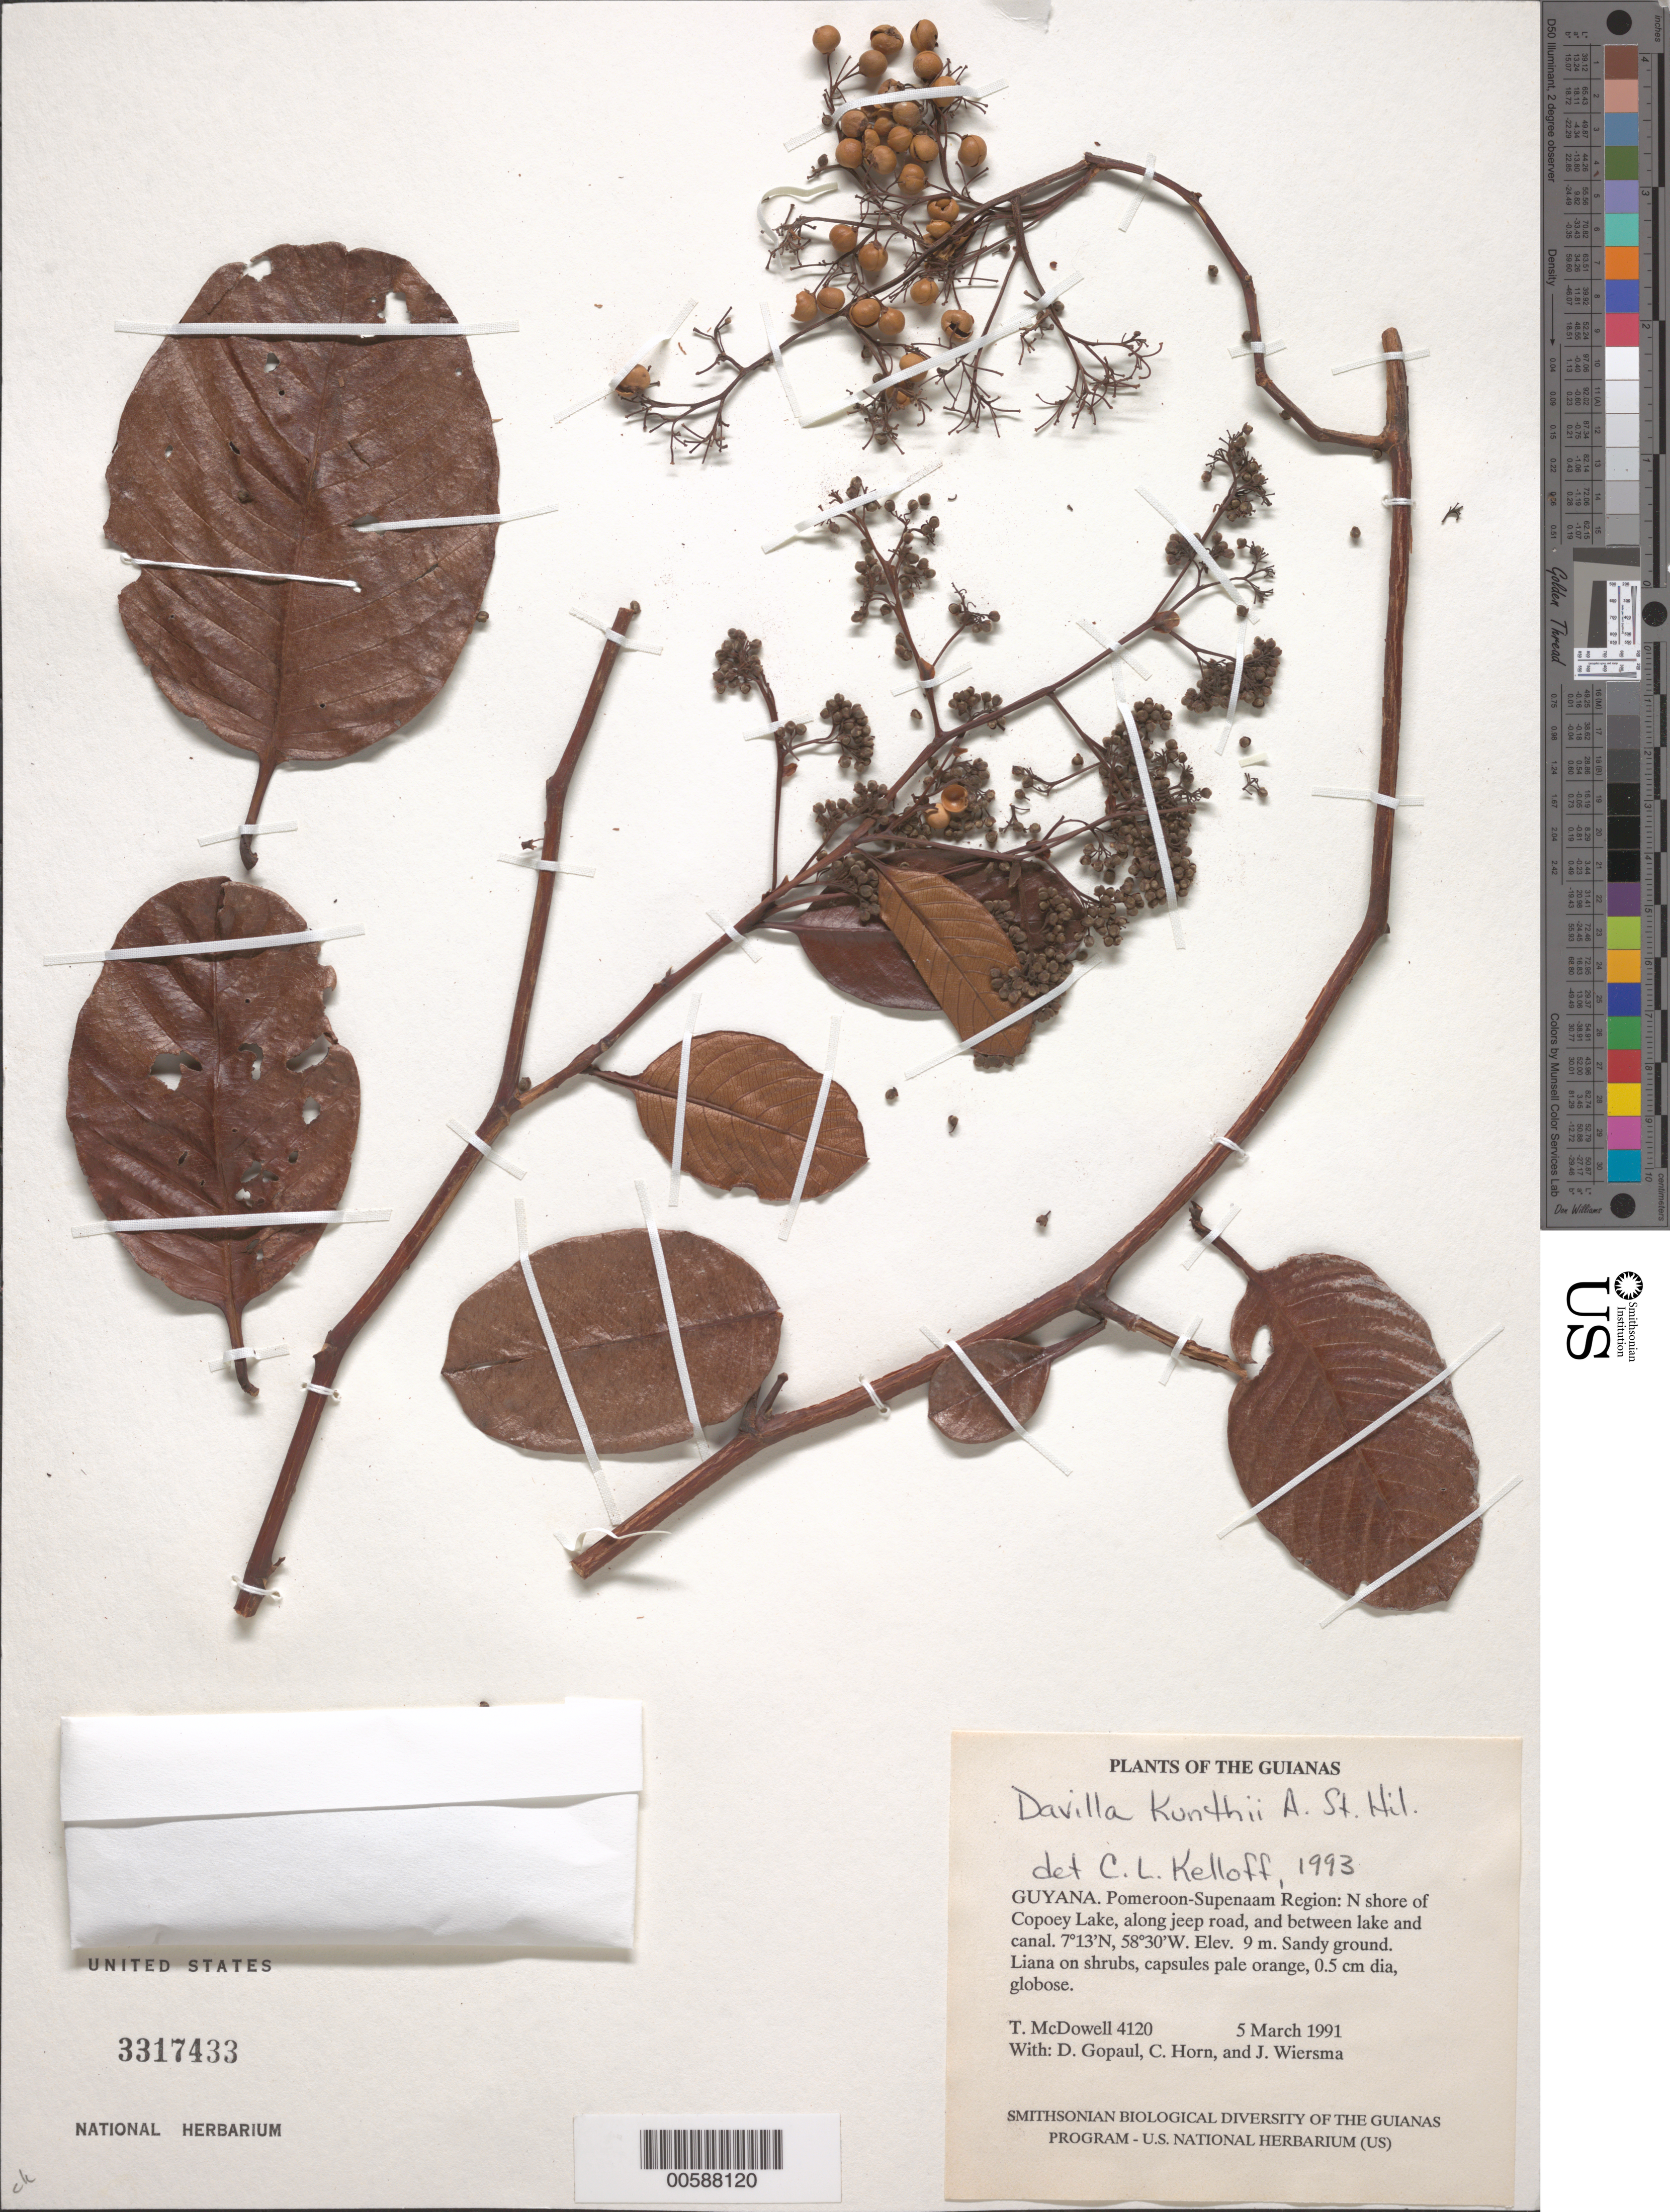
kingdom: Plantae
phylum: Tracheophyta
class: Magnoliopsida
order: Dilleniales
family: Dilleniaceae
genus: Davilla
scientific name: Davilla kunthii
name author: A. St.-Hil.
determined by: Kelloff, Carol L., (US), Smithsonian Institution - National Museum of Natural History (UNITED STATES)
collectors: T. McDowell, D. Gopaul, C. N. Horn & J. H. Wiersema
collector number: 4120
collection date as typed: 5 March 1991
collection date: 1991-03-05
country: Guyana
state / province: Pomeroon-Supenaam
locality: N shore of Copoey Lake, along jeep road, and between lake and canal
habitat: Sandy ground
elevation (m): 9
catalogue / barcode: US 3317433